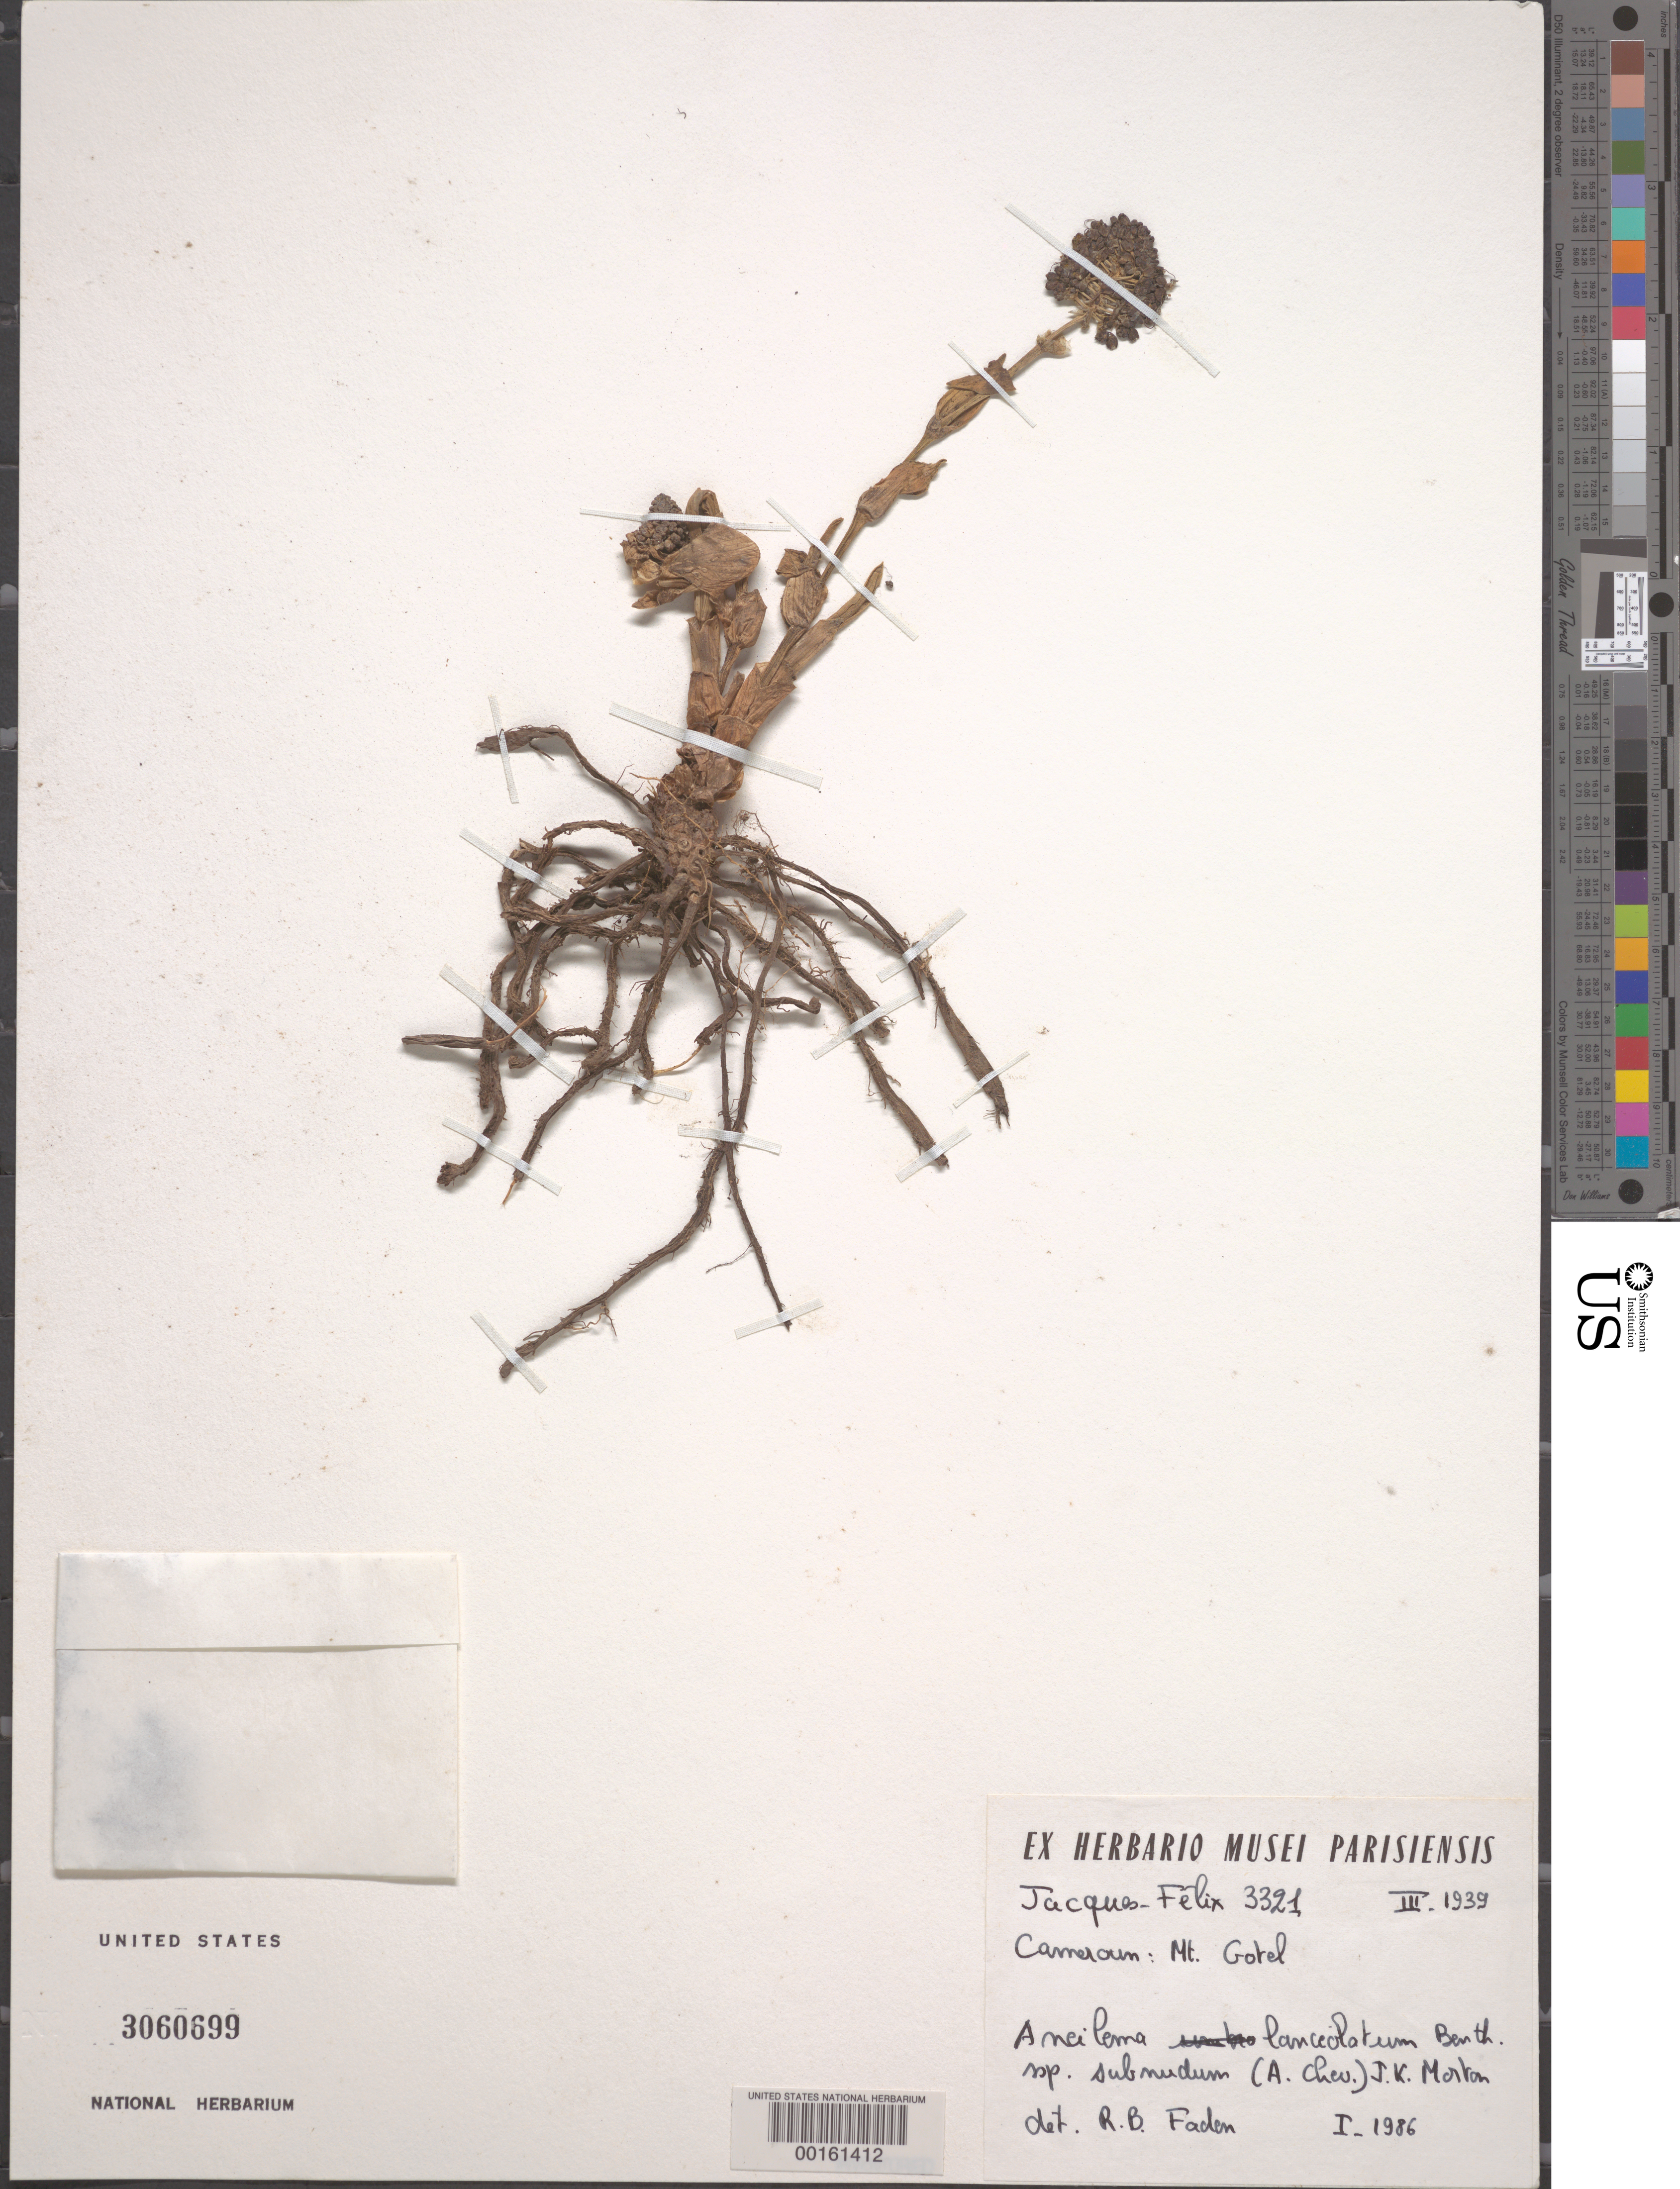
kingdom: Plantae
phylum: Tracheophyta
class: Liliopsida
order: Commelinales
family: Commelinaceae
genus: Aneilema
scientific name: Aneilema lanceolatum subsp. subnudum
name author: (A. Chev.) J.K. Morton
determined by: Faden, Robert B., (US), Smithsonian Institution - National Museum of Natural History (UNITED STATES)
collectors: H. Jacques-Félix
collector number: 3321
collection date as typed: Mar 1939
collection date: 1939-03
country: Cameroon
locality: Mt. gotel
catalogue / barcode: US 3060699